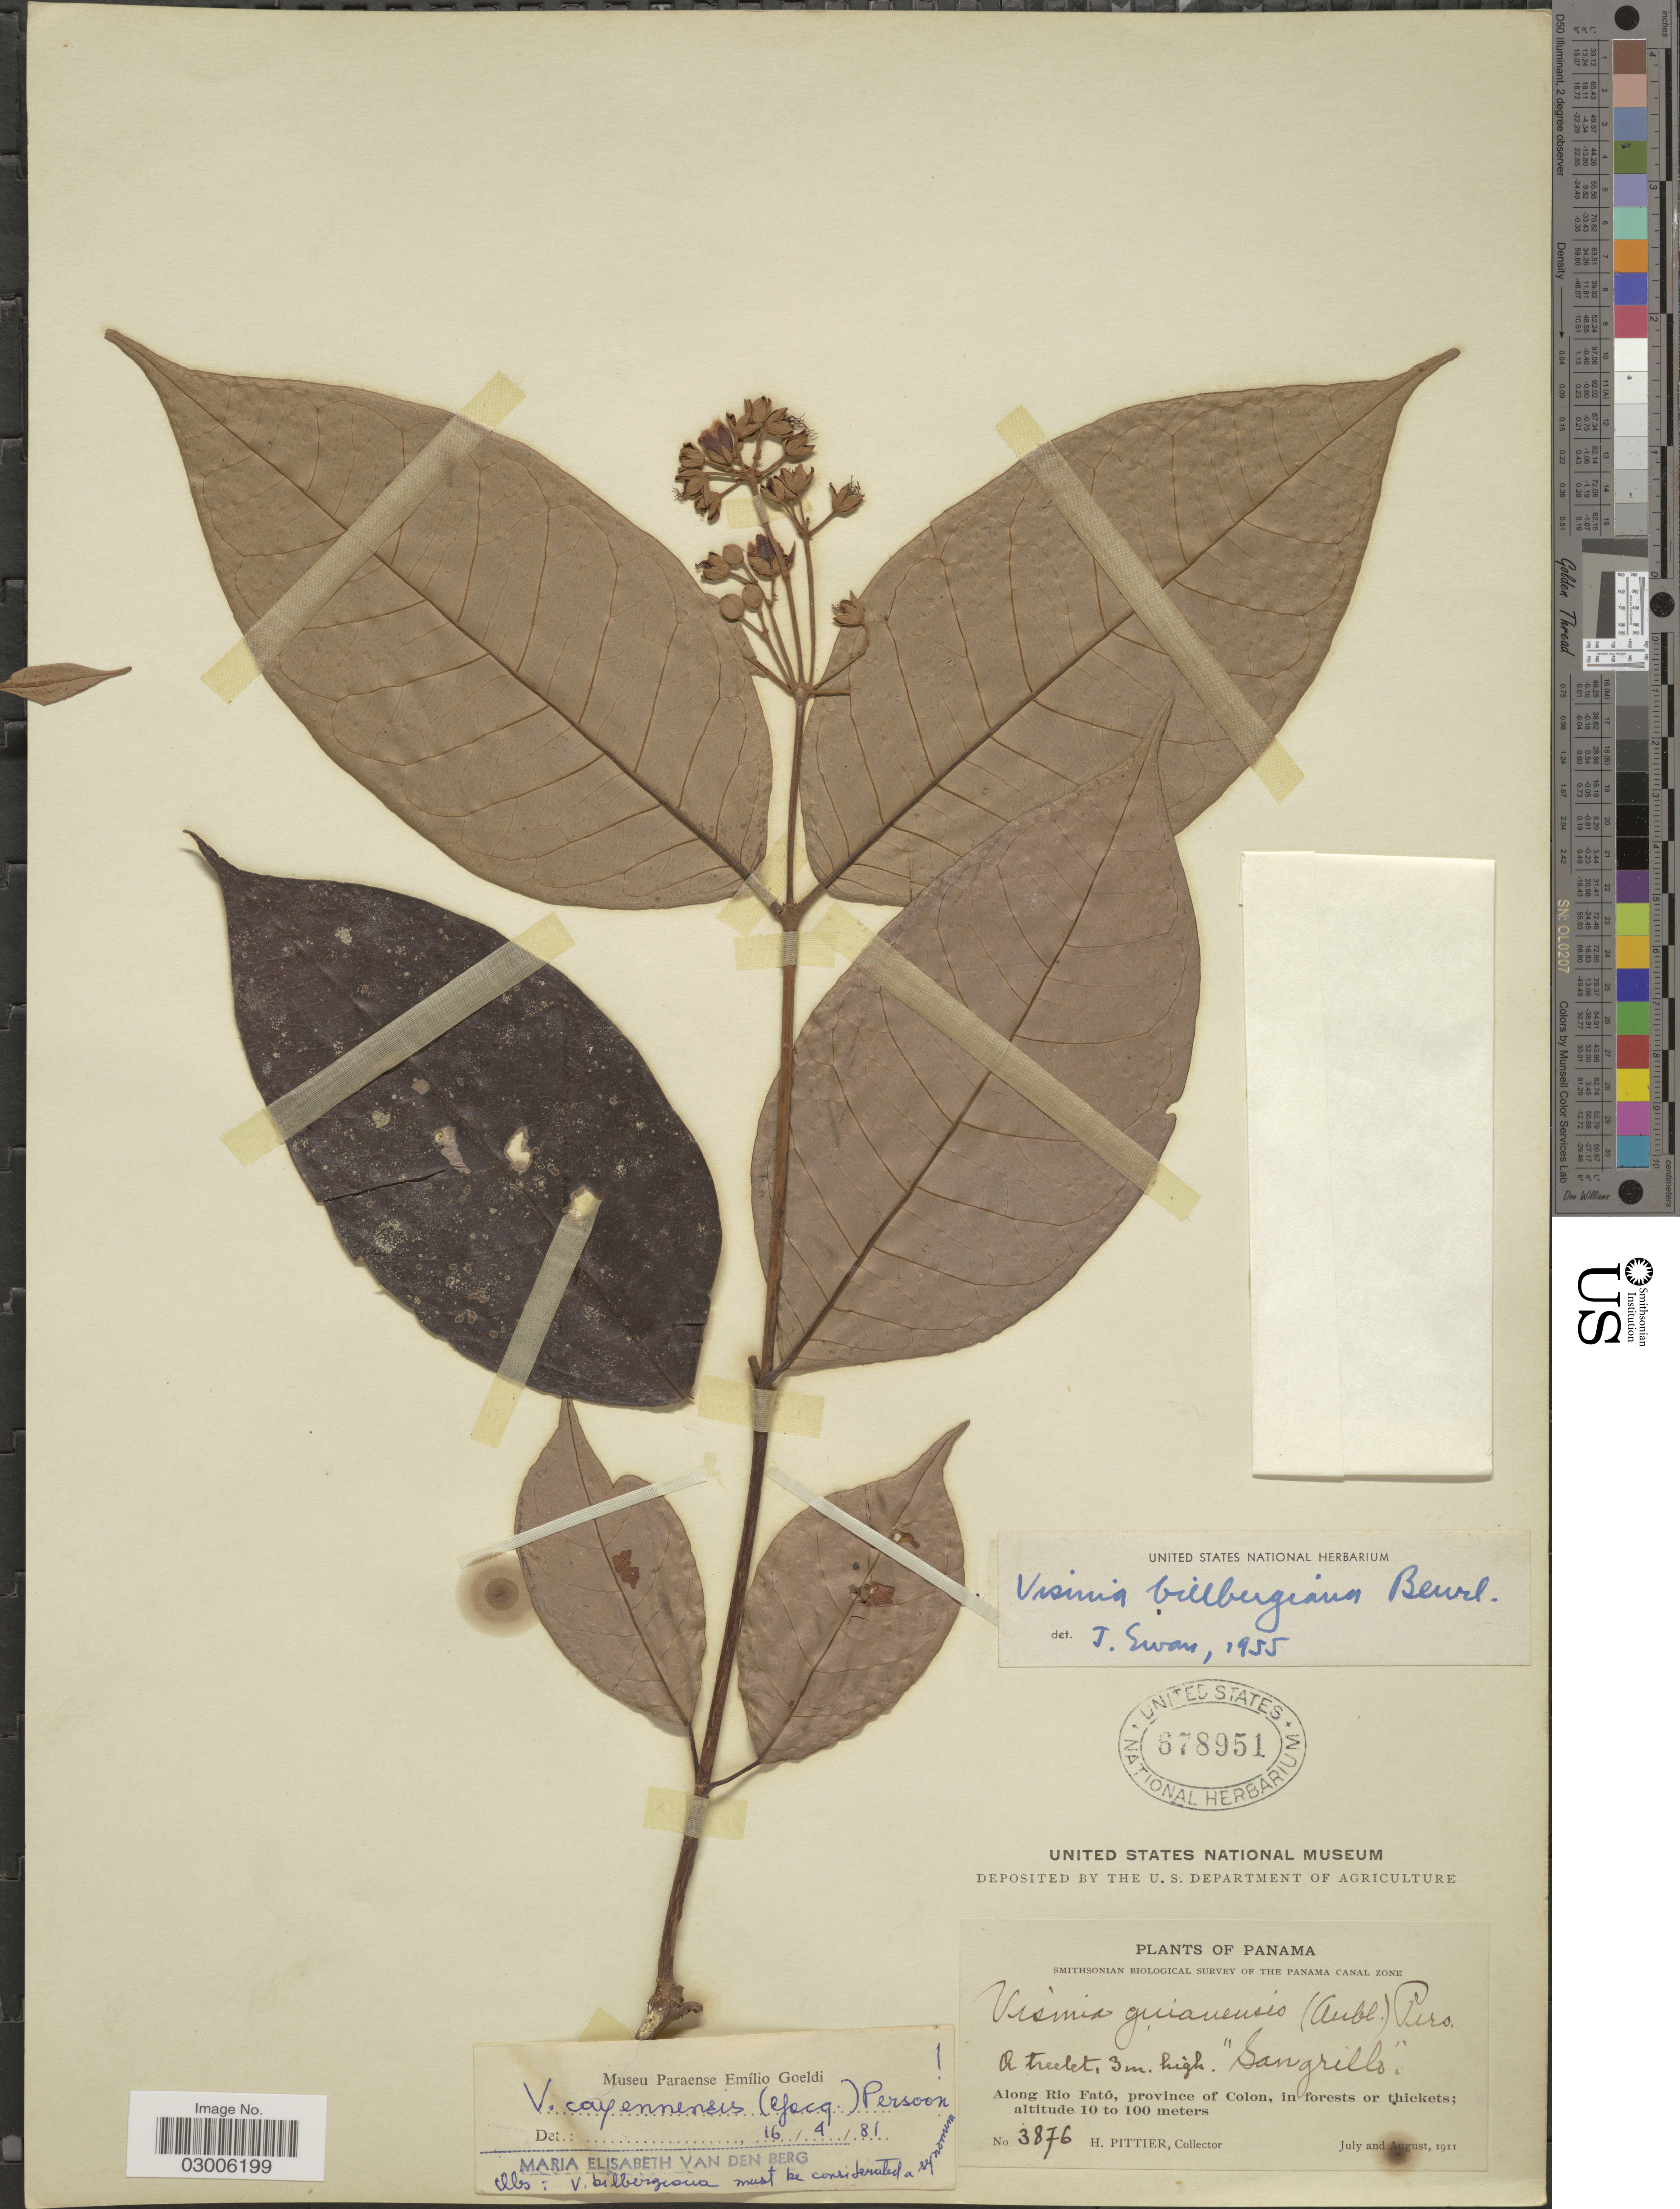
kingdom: Plantae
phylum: Tracheophyta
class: Magnoliopsida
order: Malpighiales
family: Hypericaceae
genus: Vismia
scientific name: Vismia cayennensis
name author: (Jacq.) Pers.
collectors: H. F. Pittier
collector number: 3876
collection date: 1911-07/1911-08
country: Panama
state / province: Colón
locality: Along Rio Fató, province of Colon.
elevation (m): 10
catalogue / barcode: US 678951